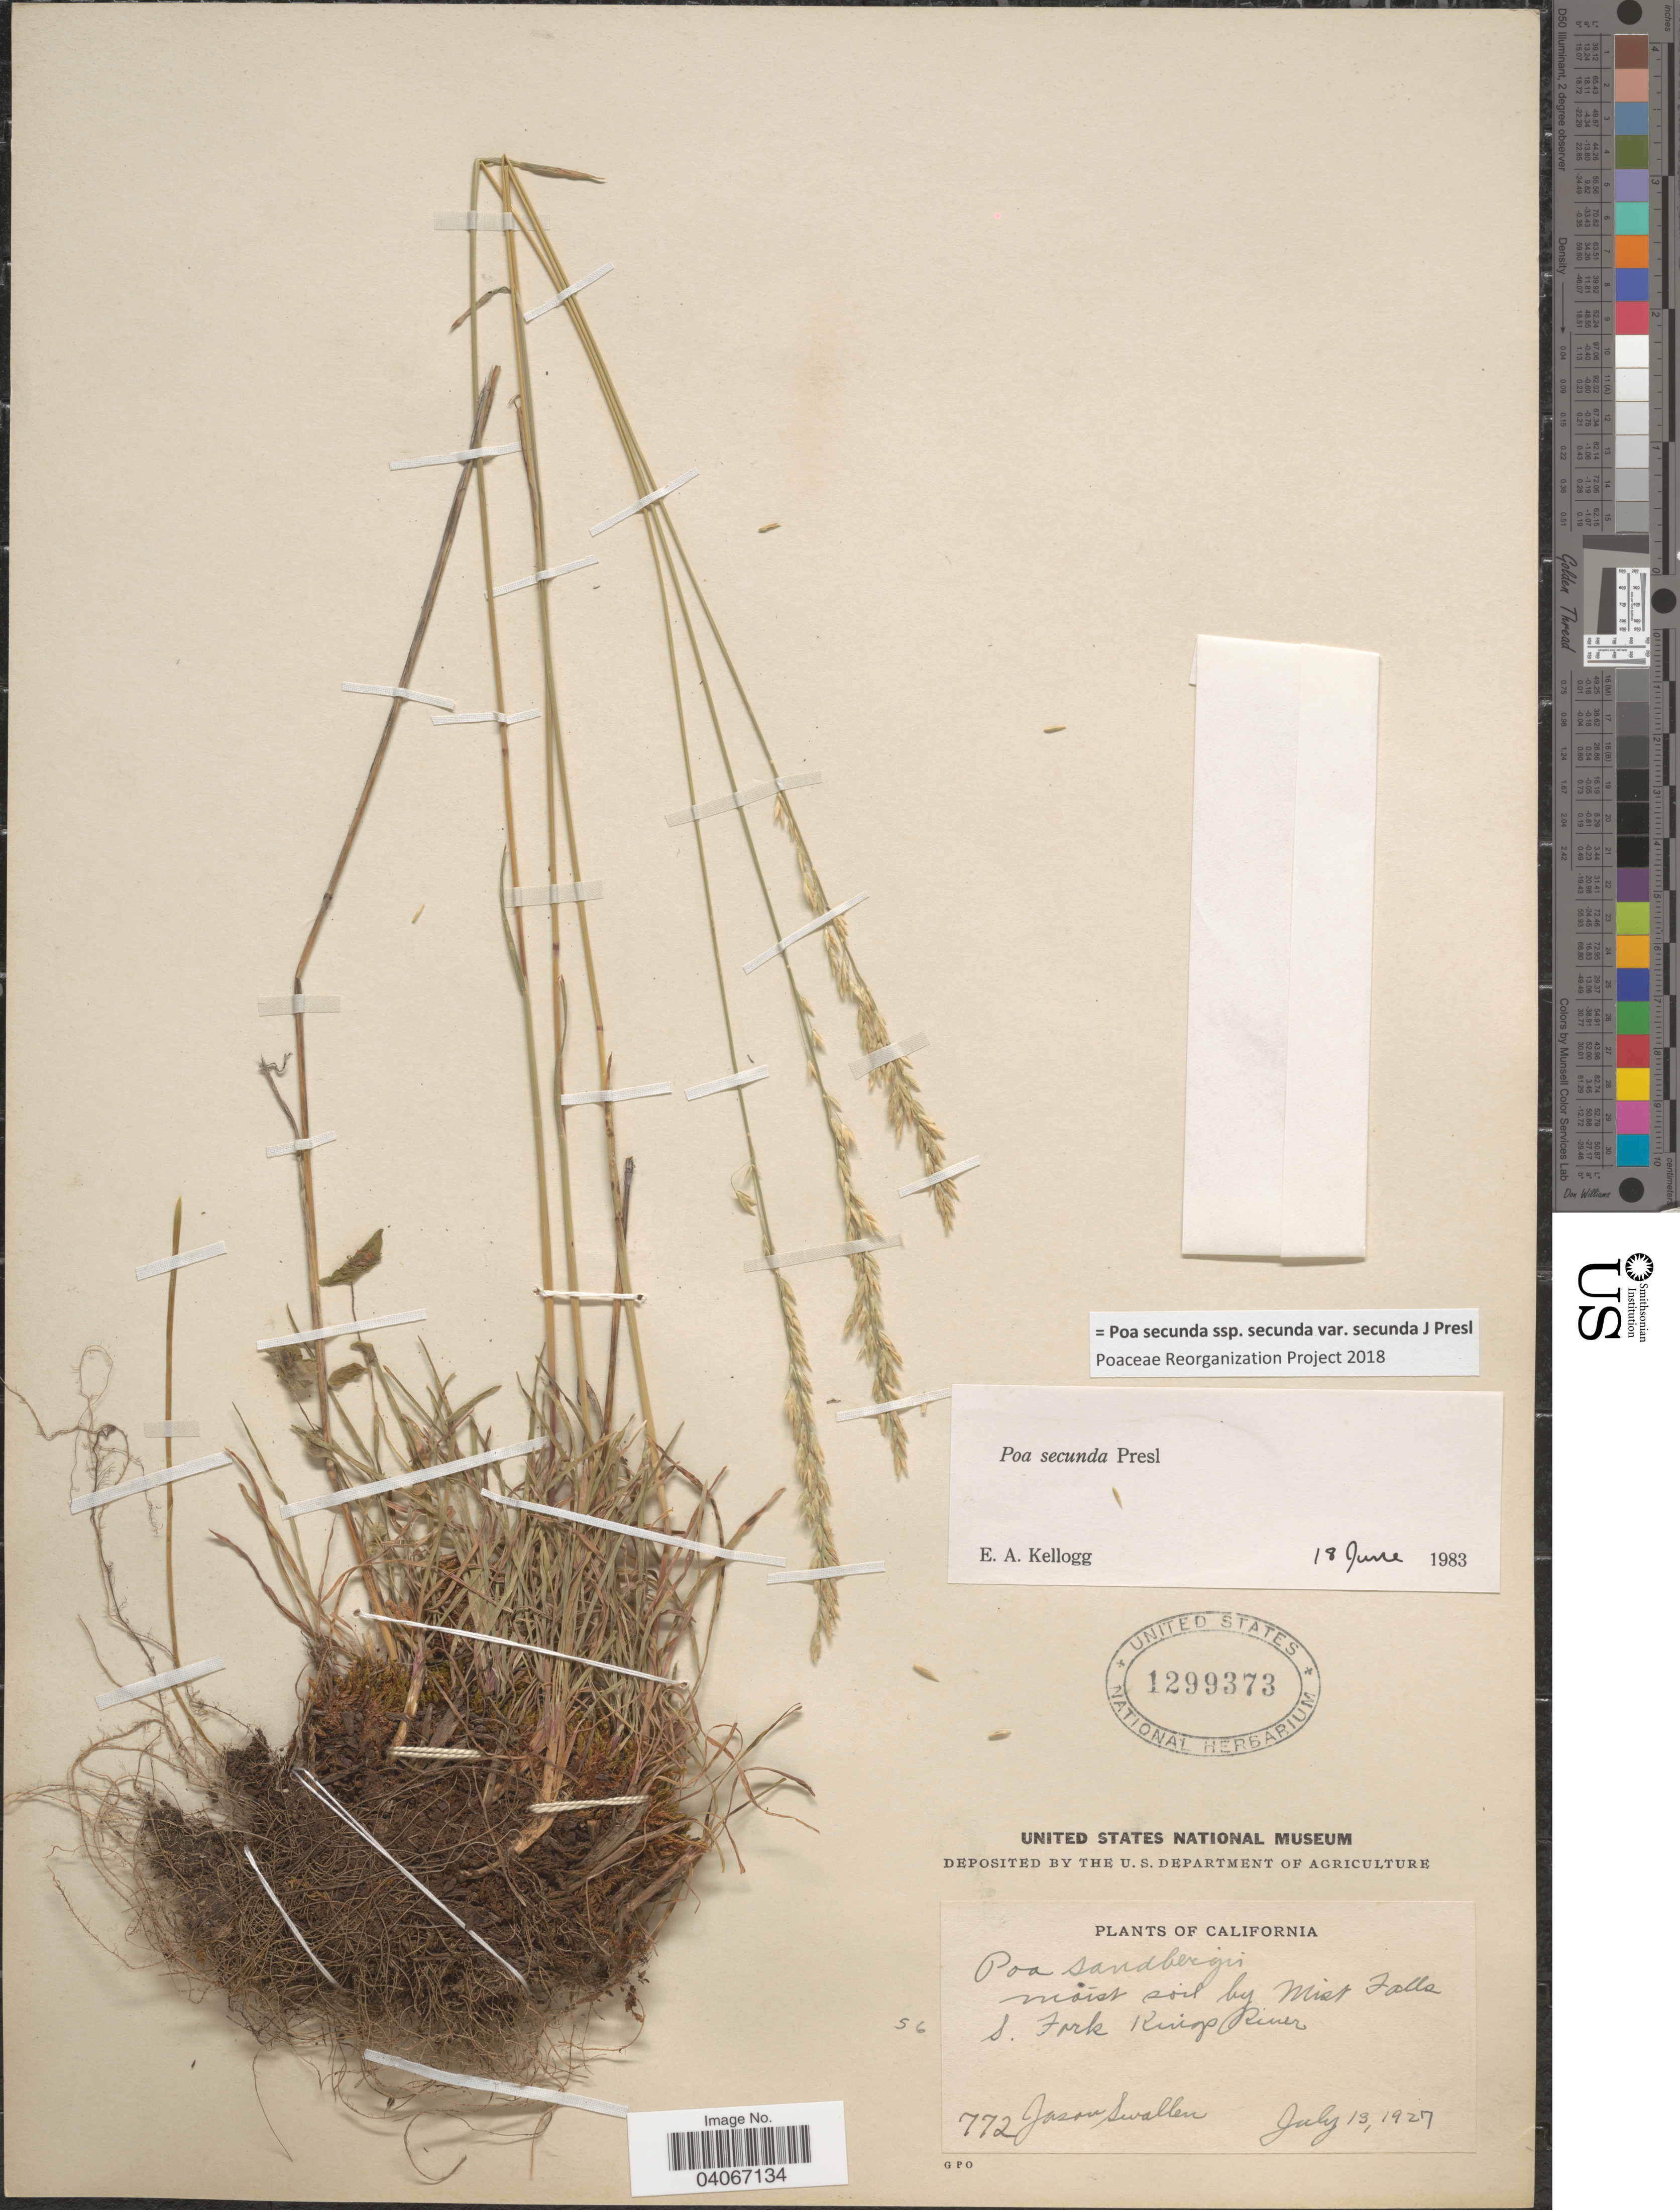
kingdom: Plantae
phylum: Tracheophyta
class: Liliopsida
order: Poales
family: Poaceae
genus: Poa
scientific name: Poa secunda subsp. secunda var. secunda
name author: J. Presl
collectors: J. R. Swallen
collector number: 772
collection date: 1927-07-13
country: United States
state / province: California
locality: Mist Falls. S. Fork Kings River.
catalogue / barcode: US 1299373